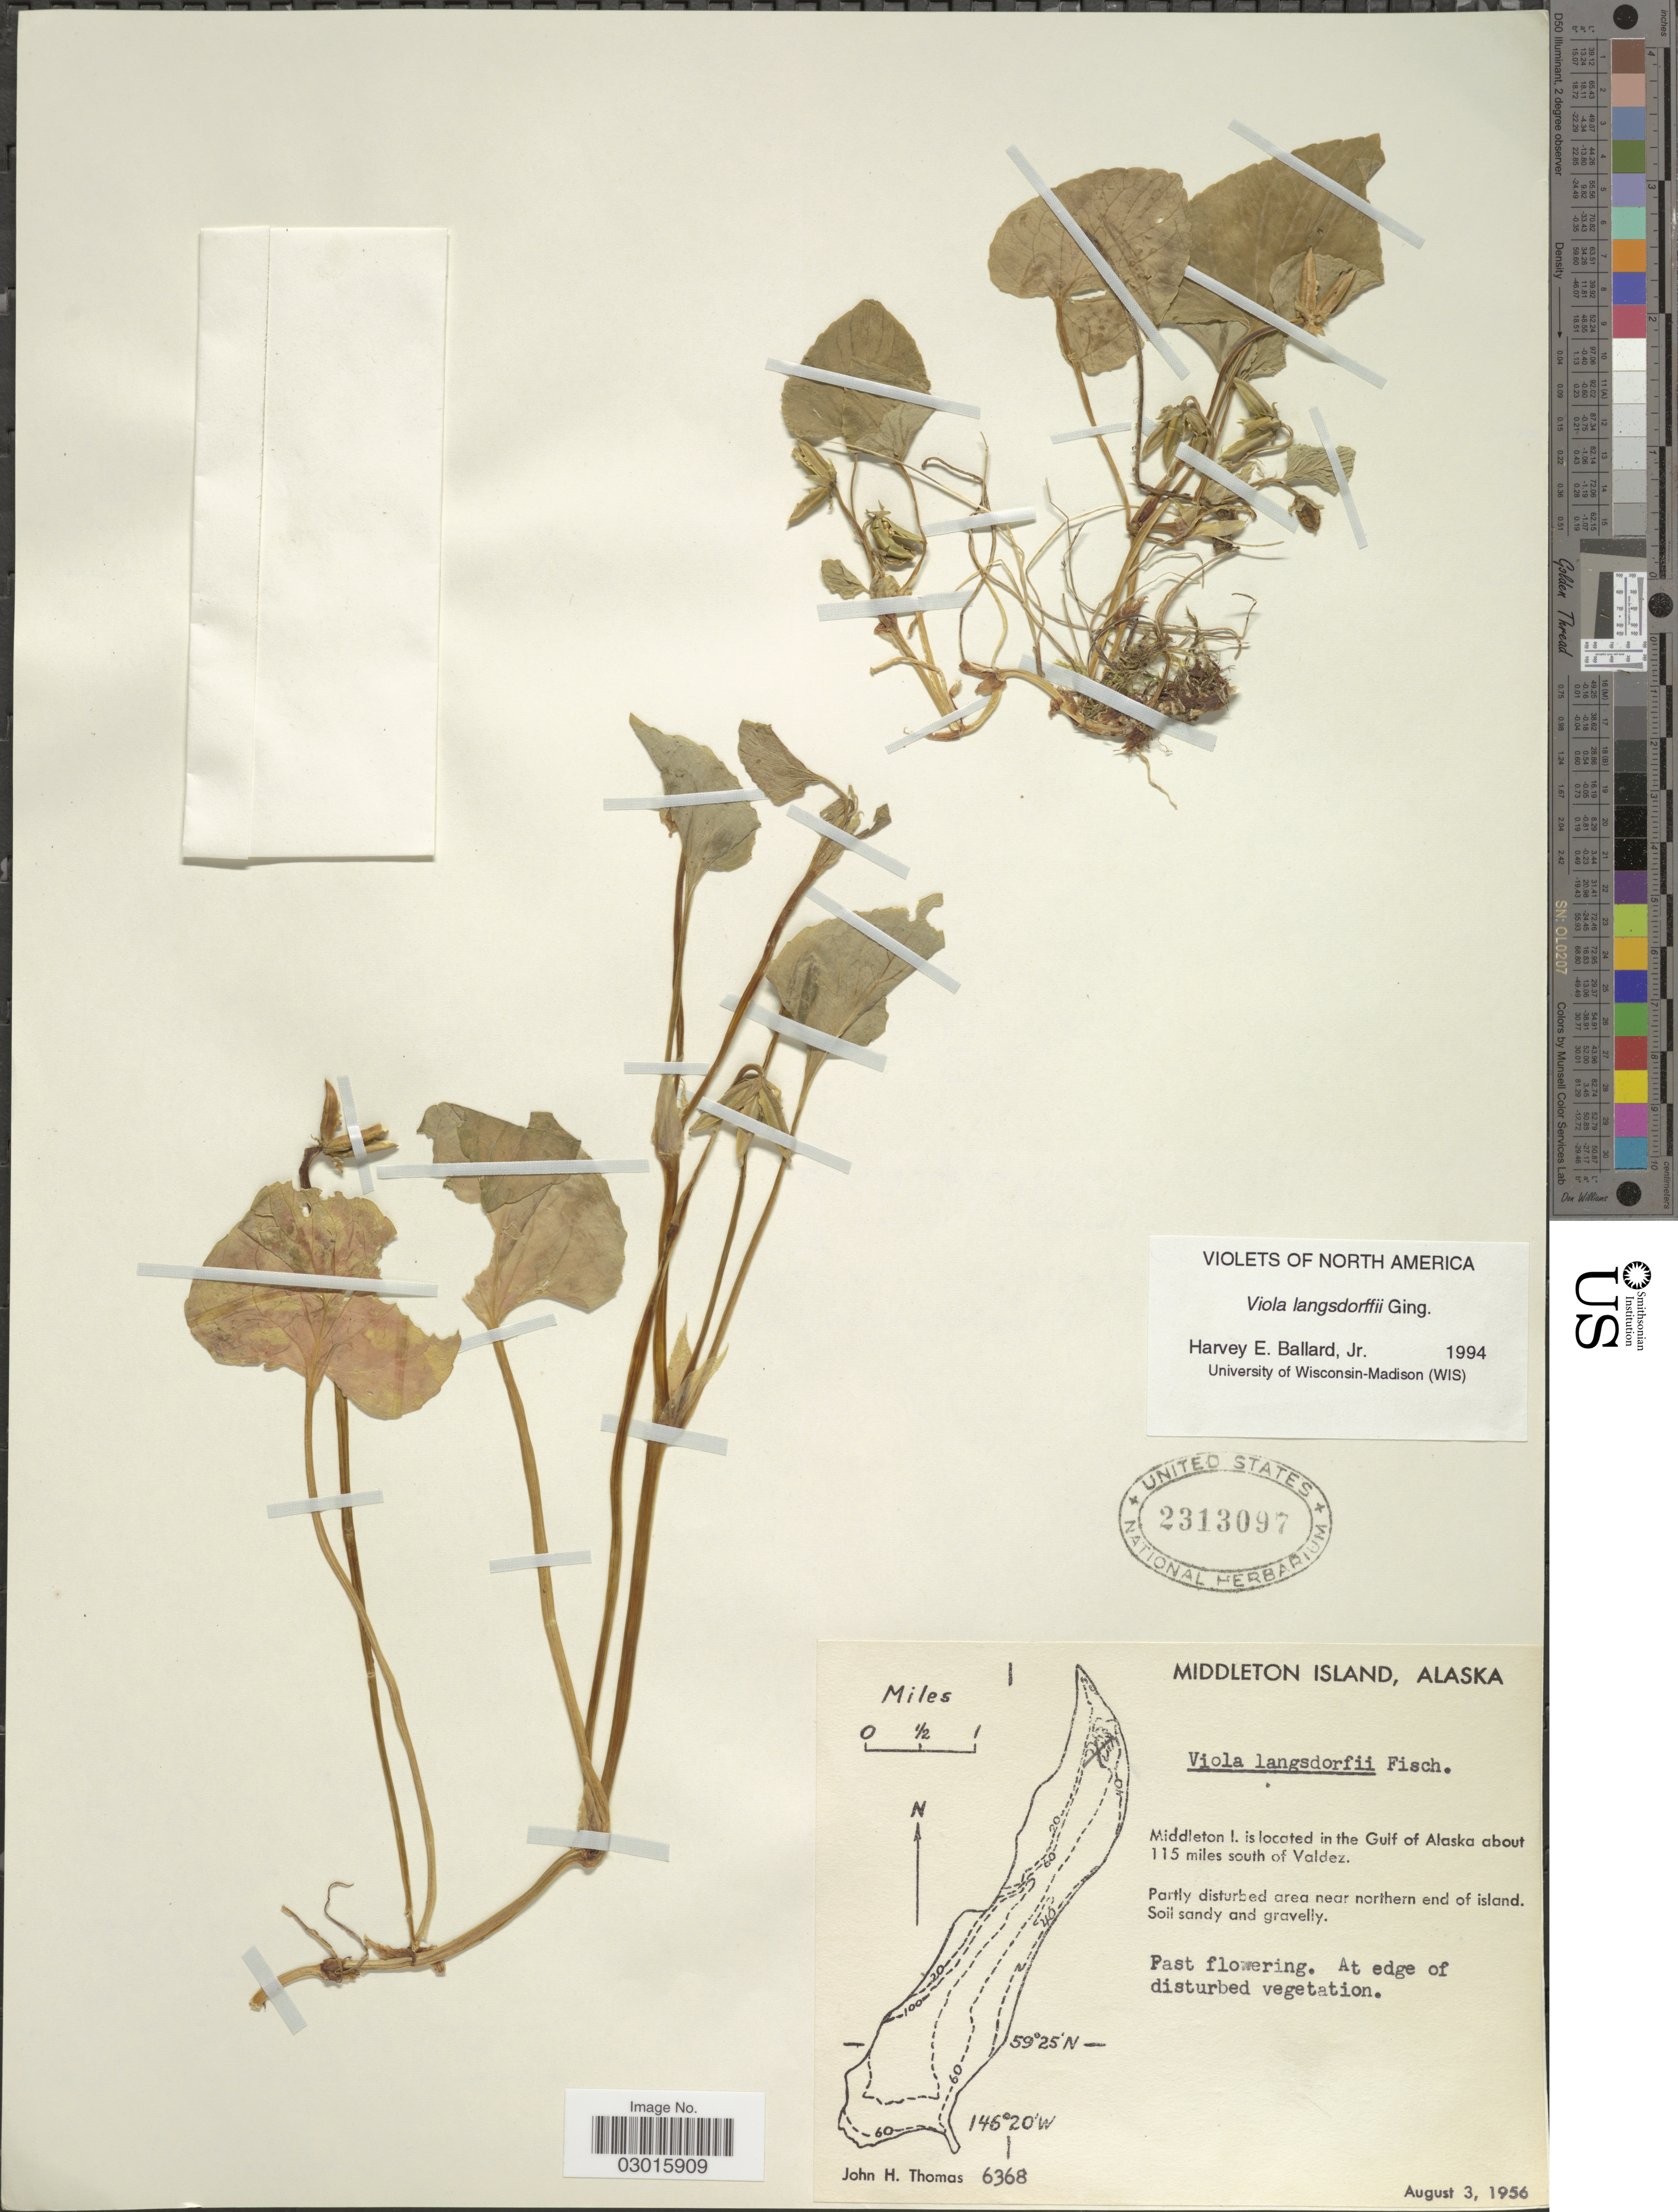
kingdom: Plantae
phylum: Tracheophyta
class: Magnoliopsida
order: Malpighiales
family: Violaceae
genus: Viola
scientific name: Viola langsdorffii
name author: Fisch. ex Ging.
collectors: J. H. Thomas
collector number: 6368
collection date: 1956-08-03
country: United States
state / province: Alaska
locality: Middleton Island, Middleton I. is located in the Gulf of Alaska about 115 miles south of Valdez.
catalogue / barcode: US 2313097